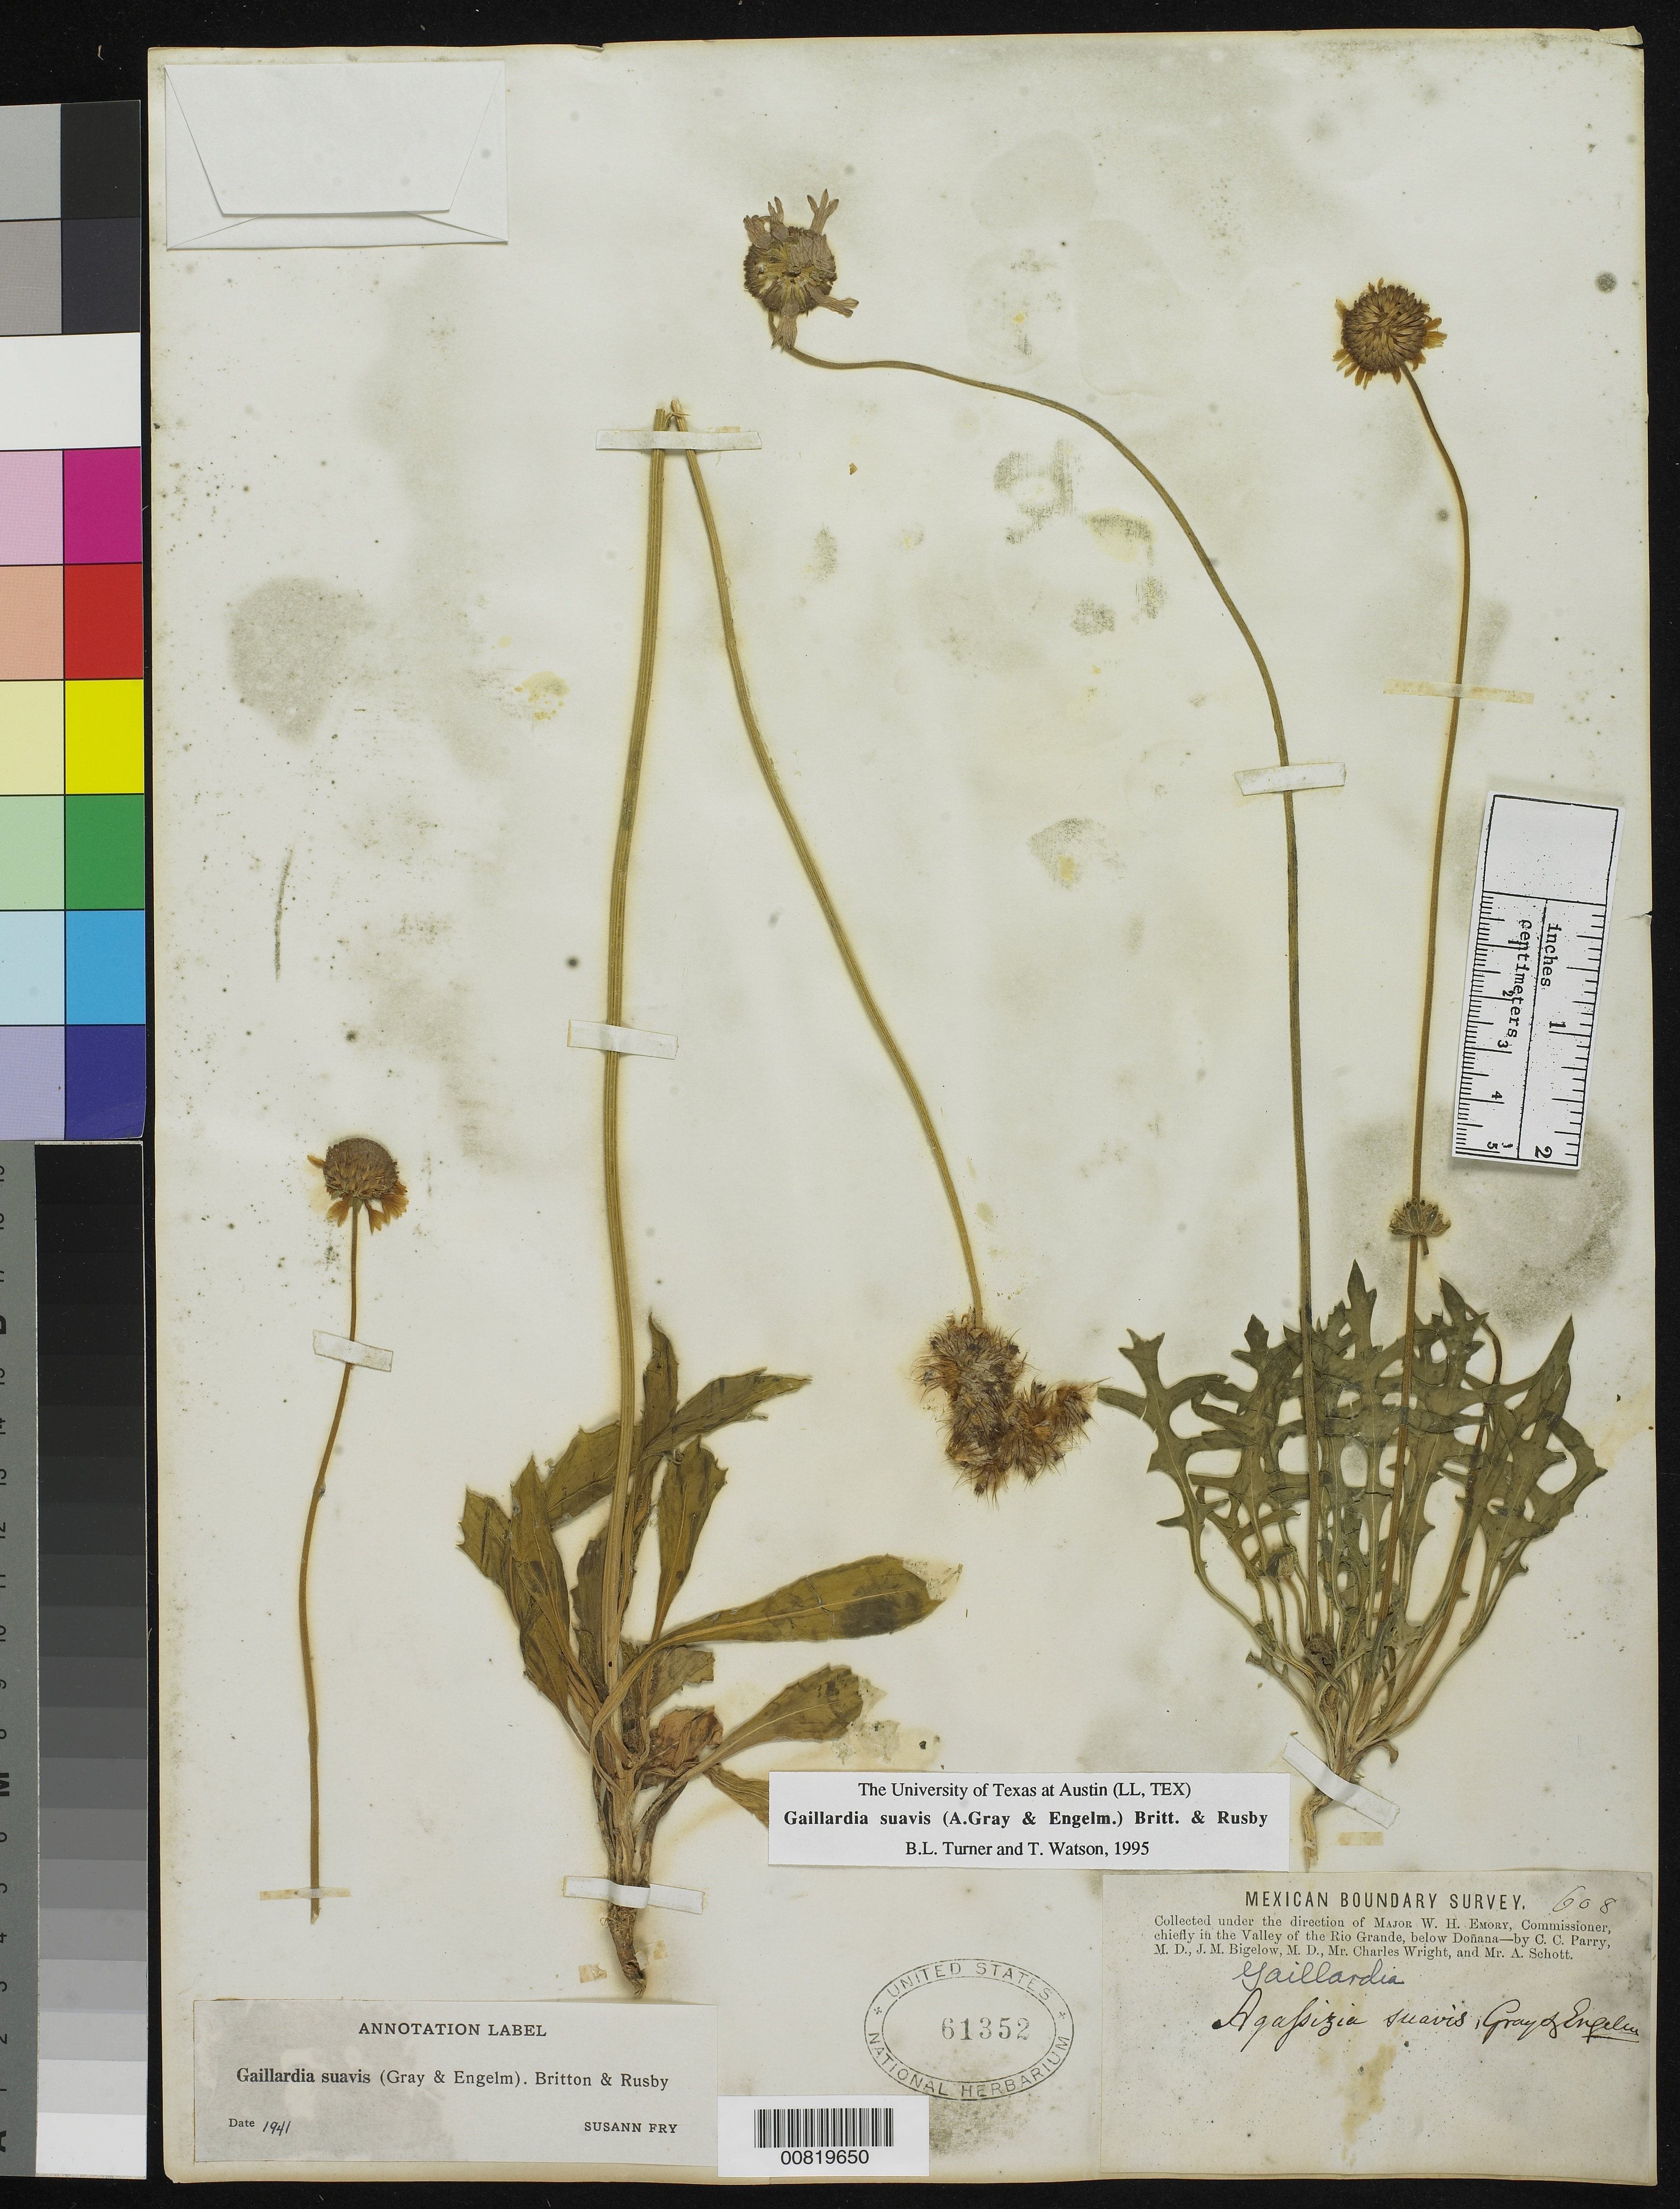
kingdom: Plantae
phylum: Tracheophyta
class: Magnoliopsida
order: Asterales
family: Asteraceae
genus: Gaillardia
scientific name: Gaillardia suavis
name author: (A. Gray & Engelm.) Britton & Rusby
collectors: C. C. Parry, J. M. Bigelow, C. Wright & A. C. V. Schott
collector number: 608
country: United States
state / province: New Mexico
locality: Valley of the Rio Grande, below Doñana, New Mexico.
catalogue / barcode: US 61352